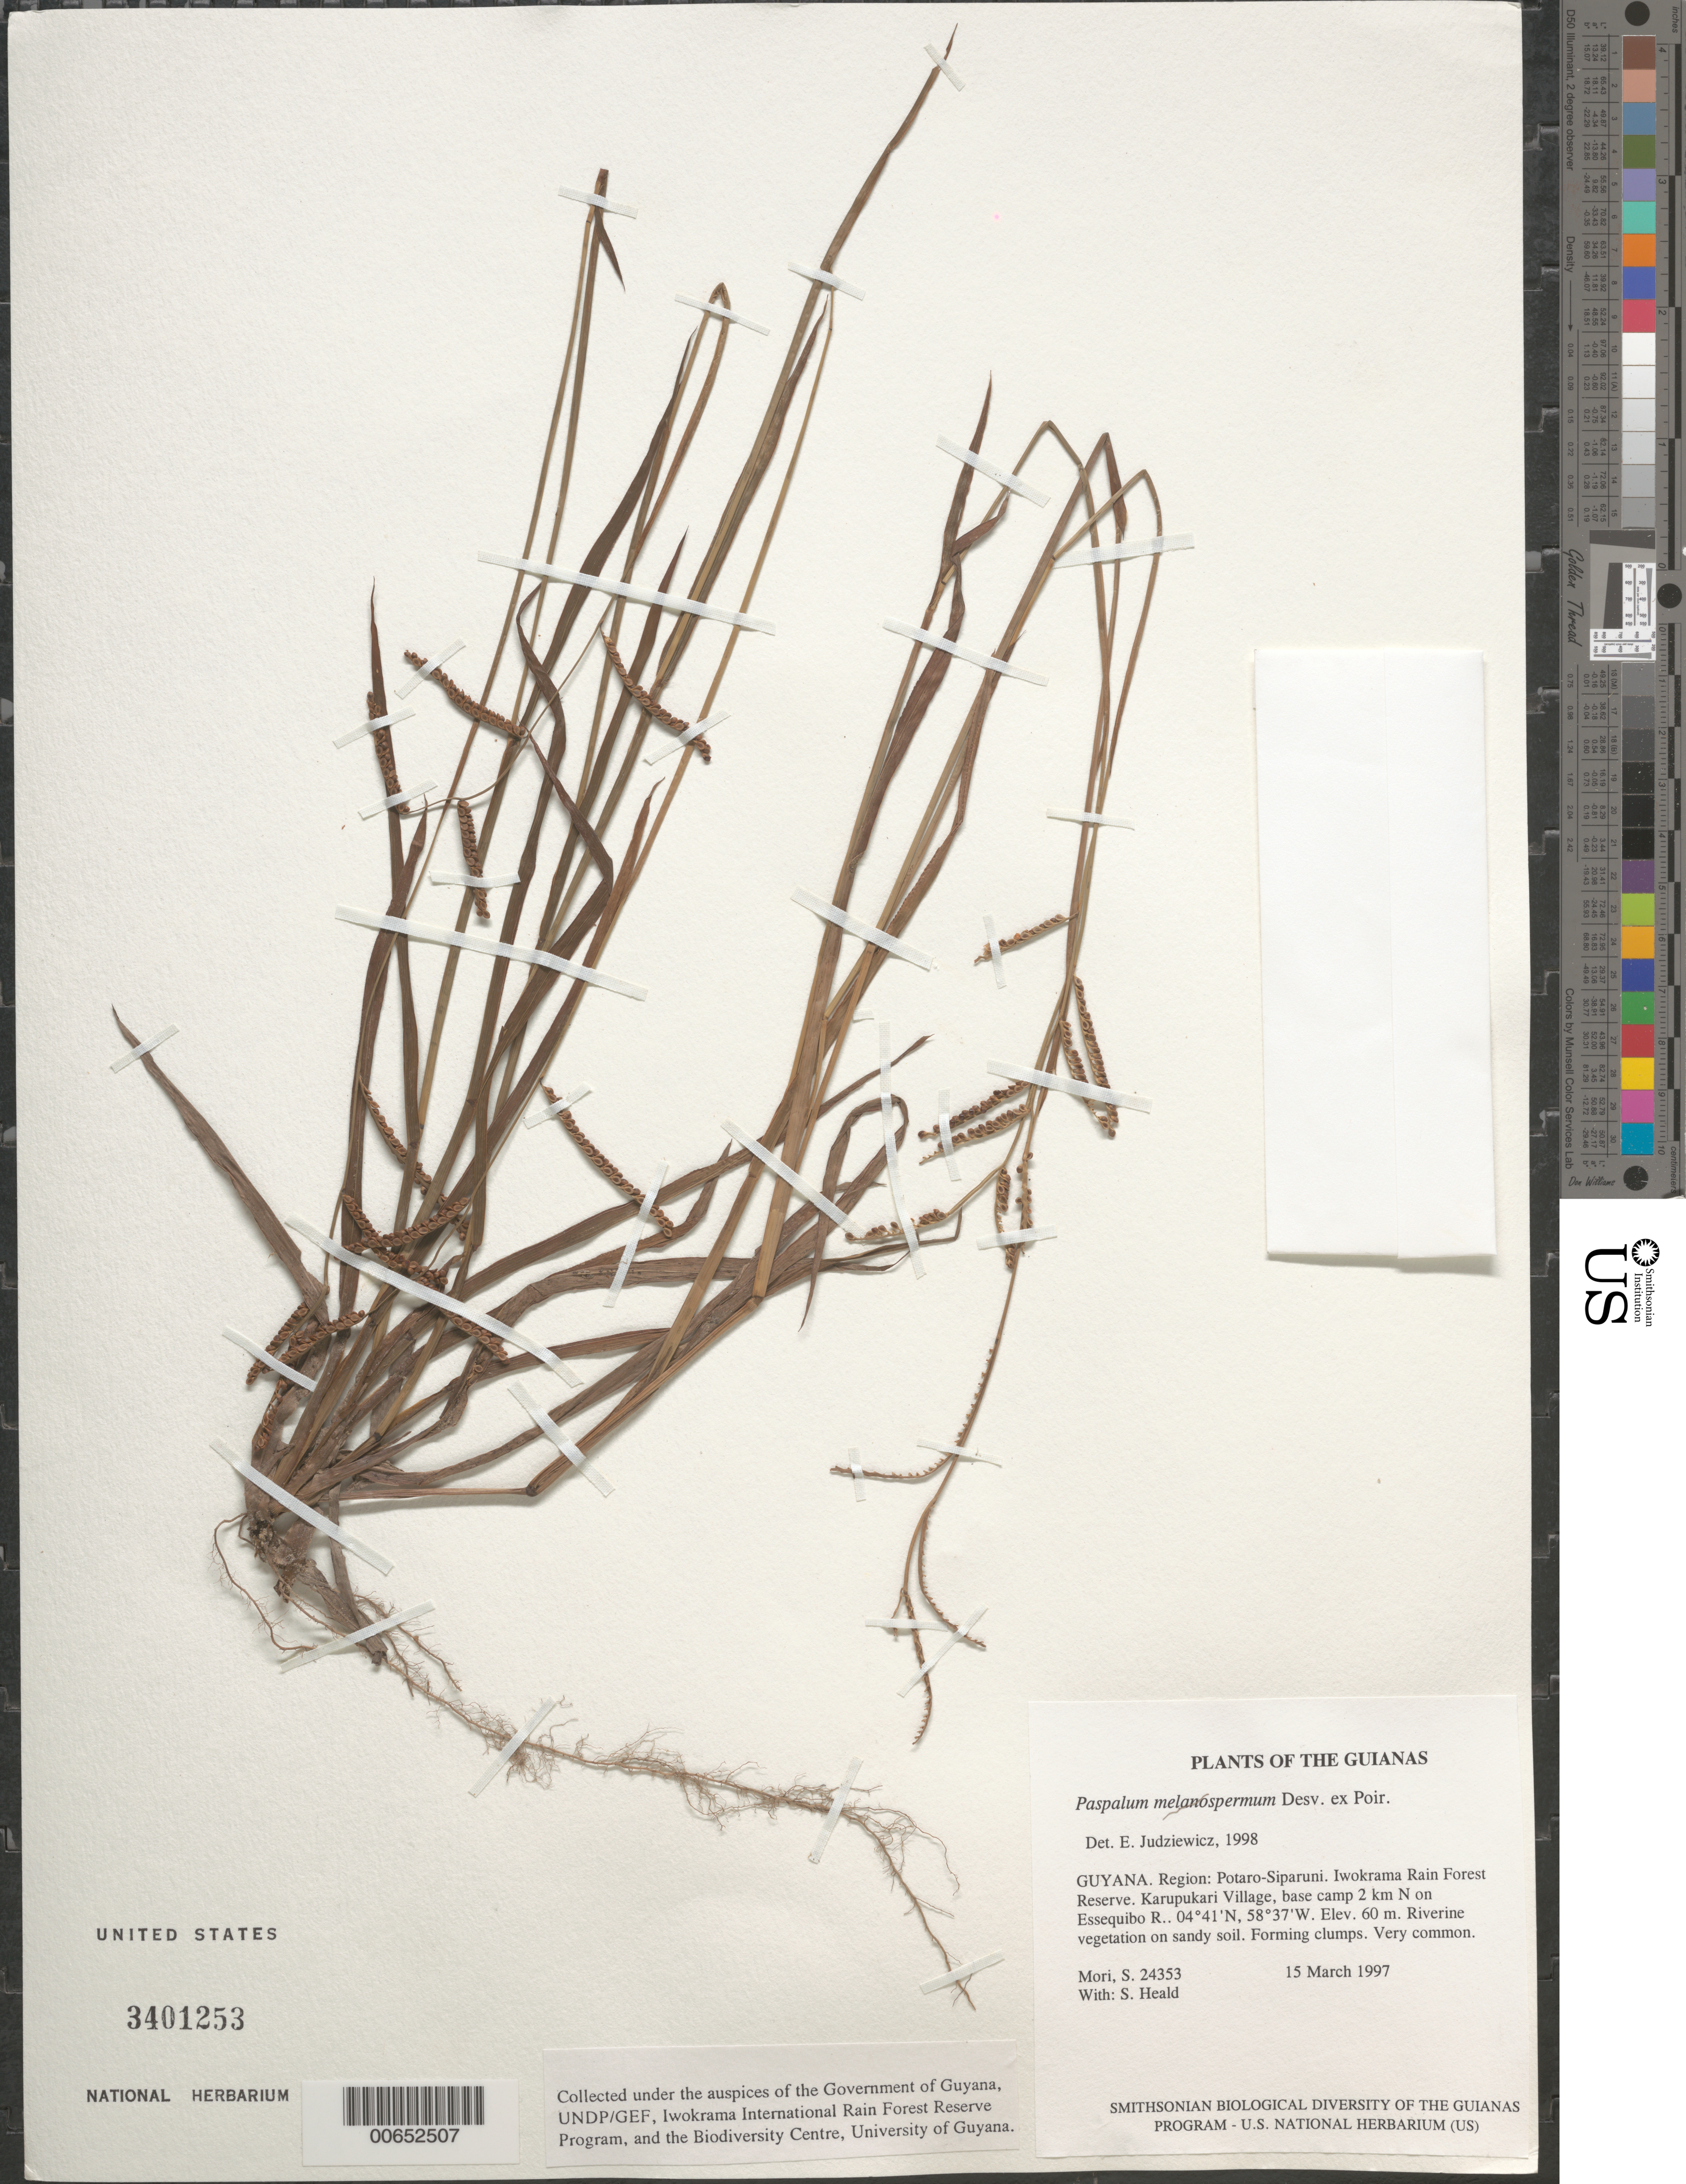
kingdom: Plantae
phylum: Tracheophyta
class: Liliopsida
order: Poales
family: Poaceae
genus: Paspalum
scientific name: Paspalum melanospermum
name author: Desv. ex Poir.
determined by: Judziewicz, E. J.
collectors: S. Mori & S. Heald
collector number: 24353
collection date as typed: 15 March 1997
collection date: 1997-03-15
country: Guyana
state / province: Potaro-Siparuni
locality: Iwokrama Rain Forest Reserve. Karupukari Village, base camp 2 km N on Essequibo R.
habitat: Riverine vegetation on sandy soil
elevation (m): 60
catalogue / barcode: US 3401253